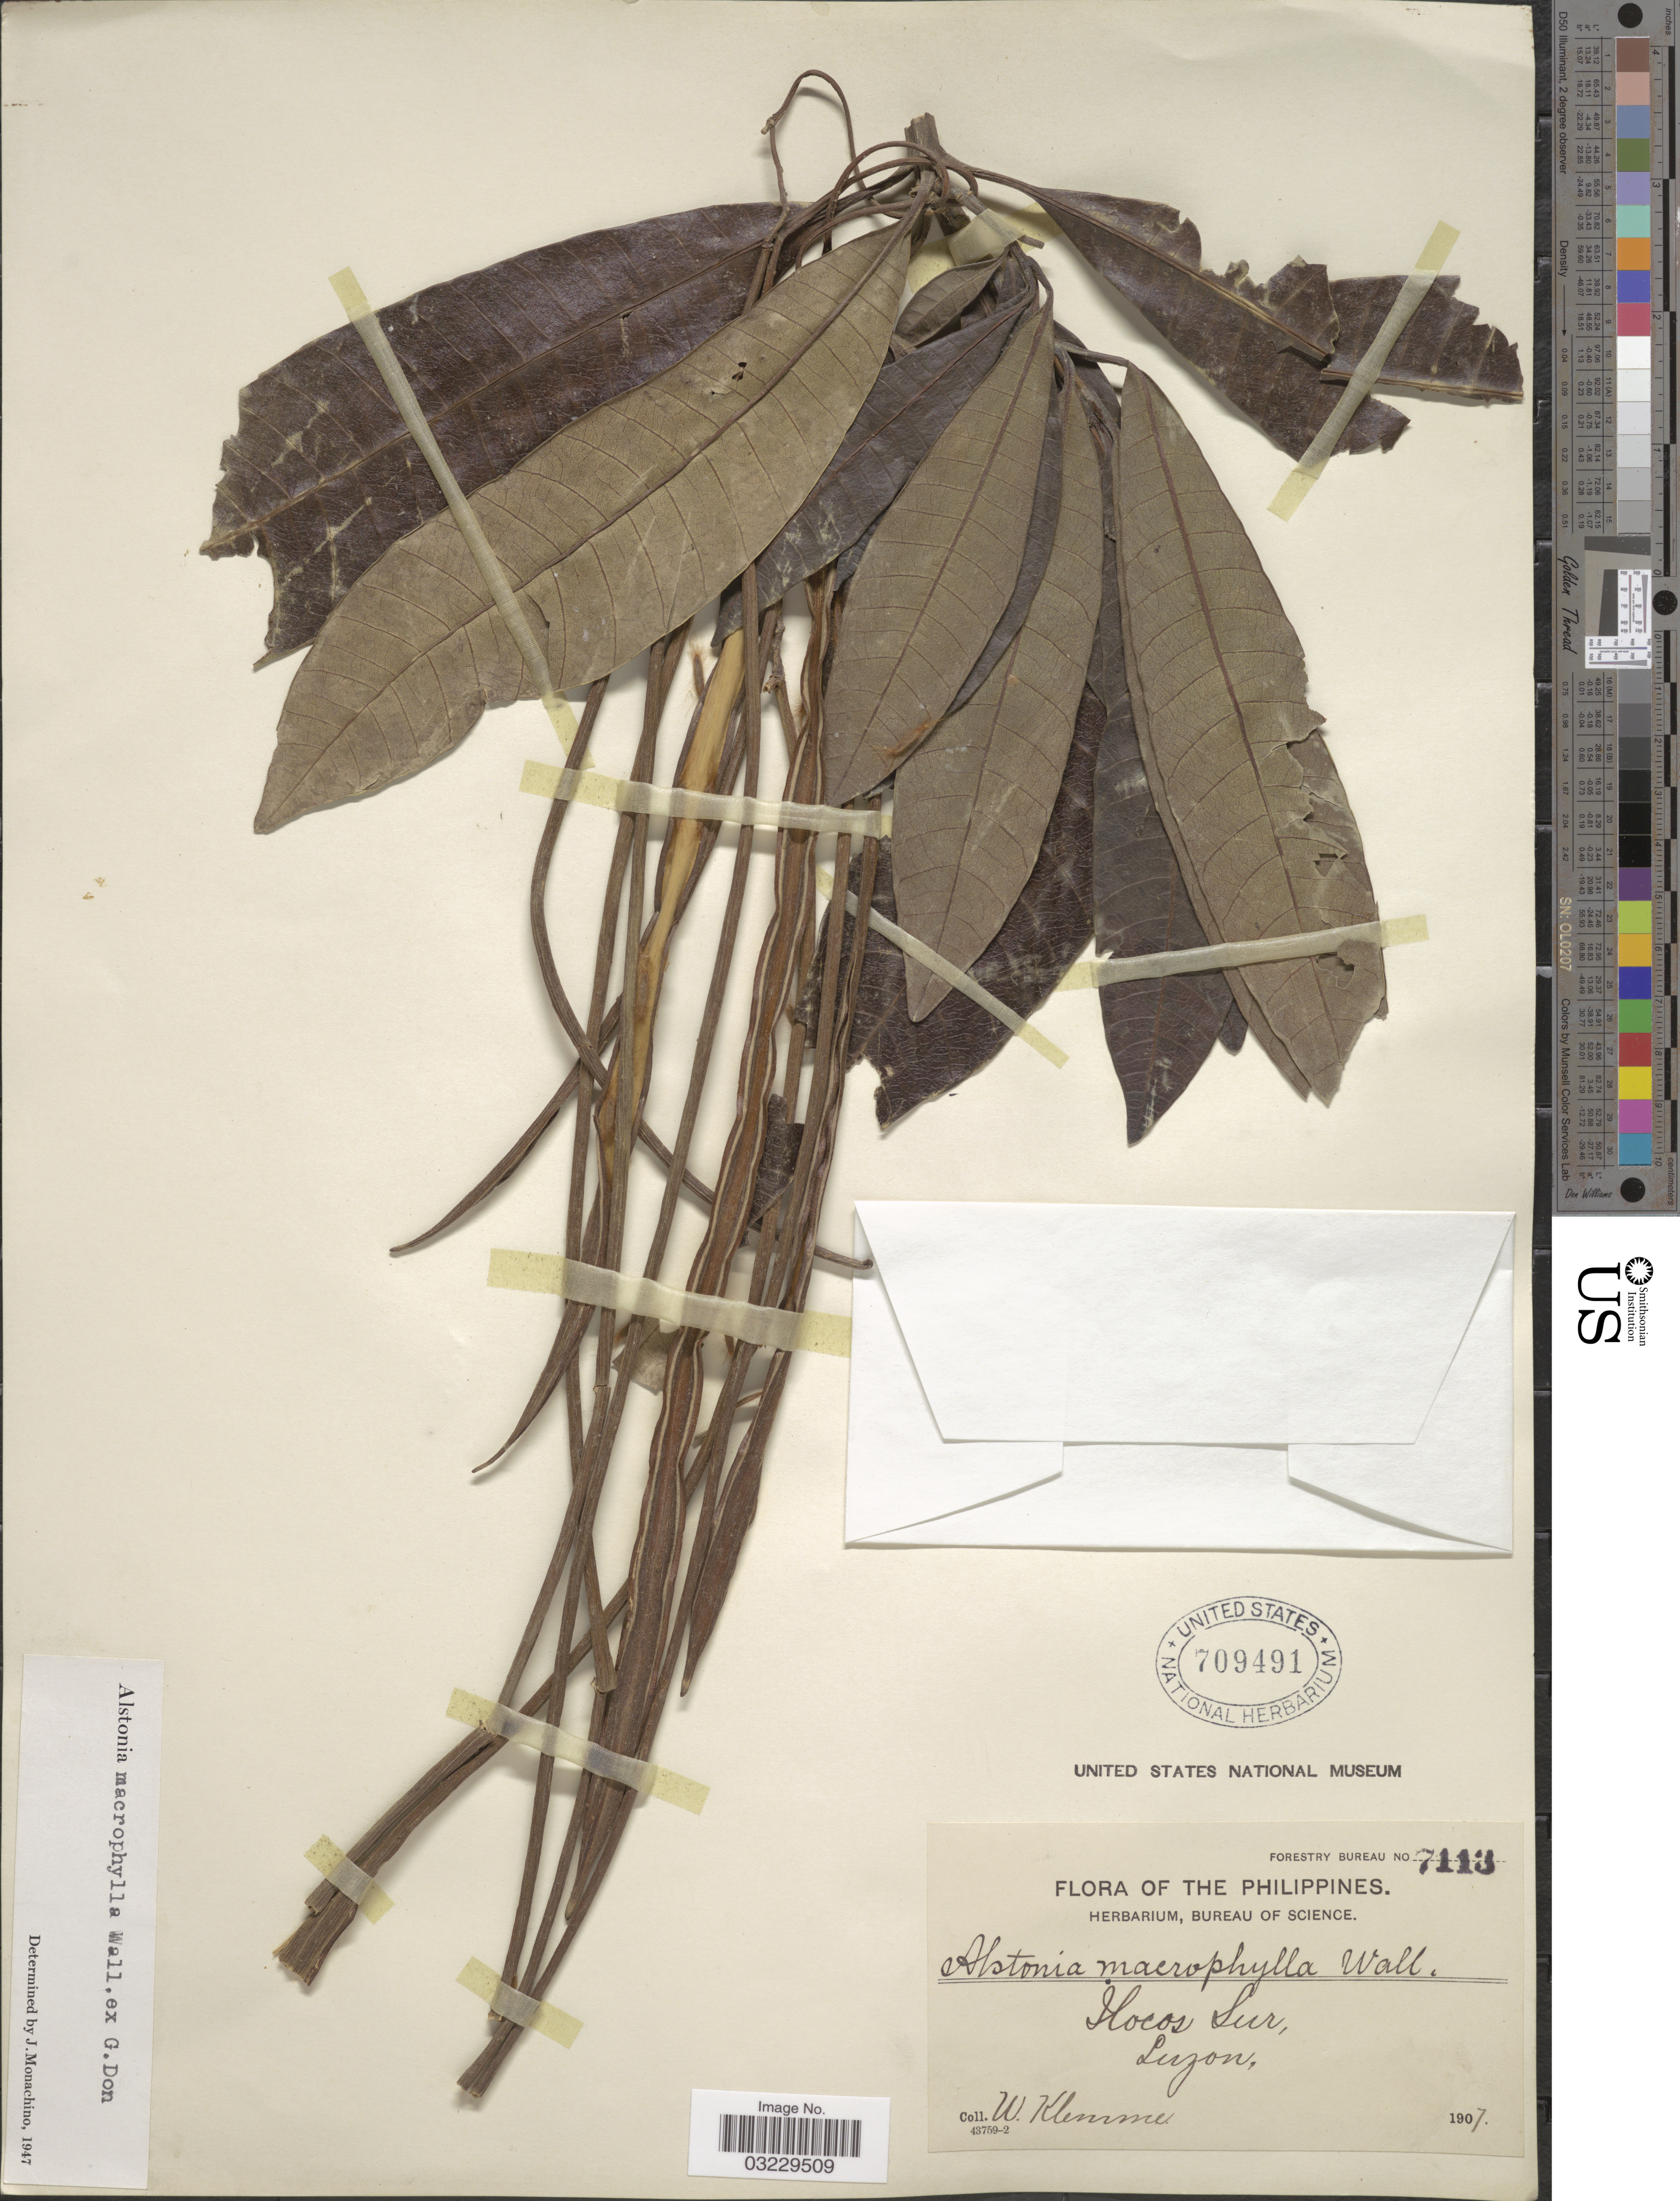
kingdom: Plantae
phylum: Tracheophyta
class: Magnoliopsida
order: Gentianales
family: Apocynaceae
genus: Alstonia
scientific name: Alstonia macrophylla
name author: Wall. ex G. Don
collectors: W. Klemme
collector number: Forestry Bureau 7113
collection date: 1907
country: Philippines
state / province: Ilocos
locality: Ilocos Sur, Luzon.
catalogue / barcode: US 709491